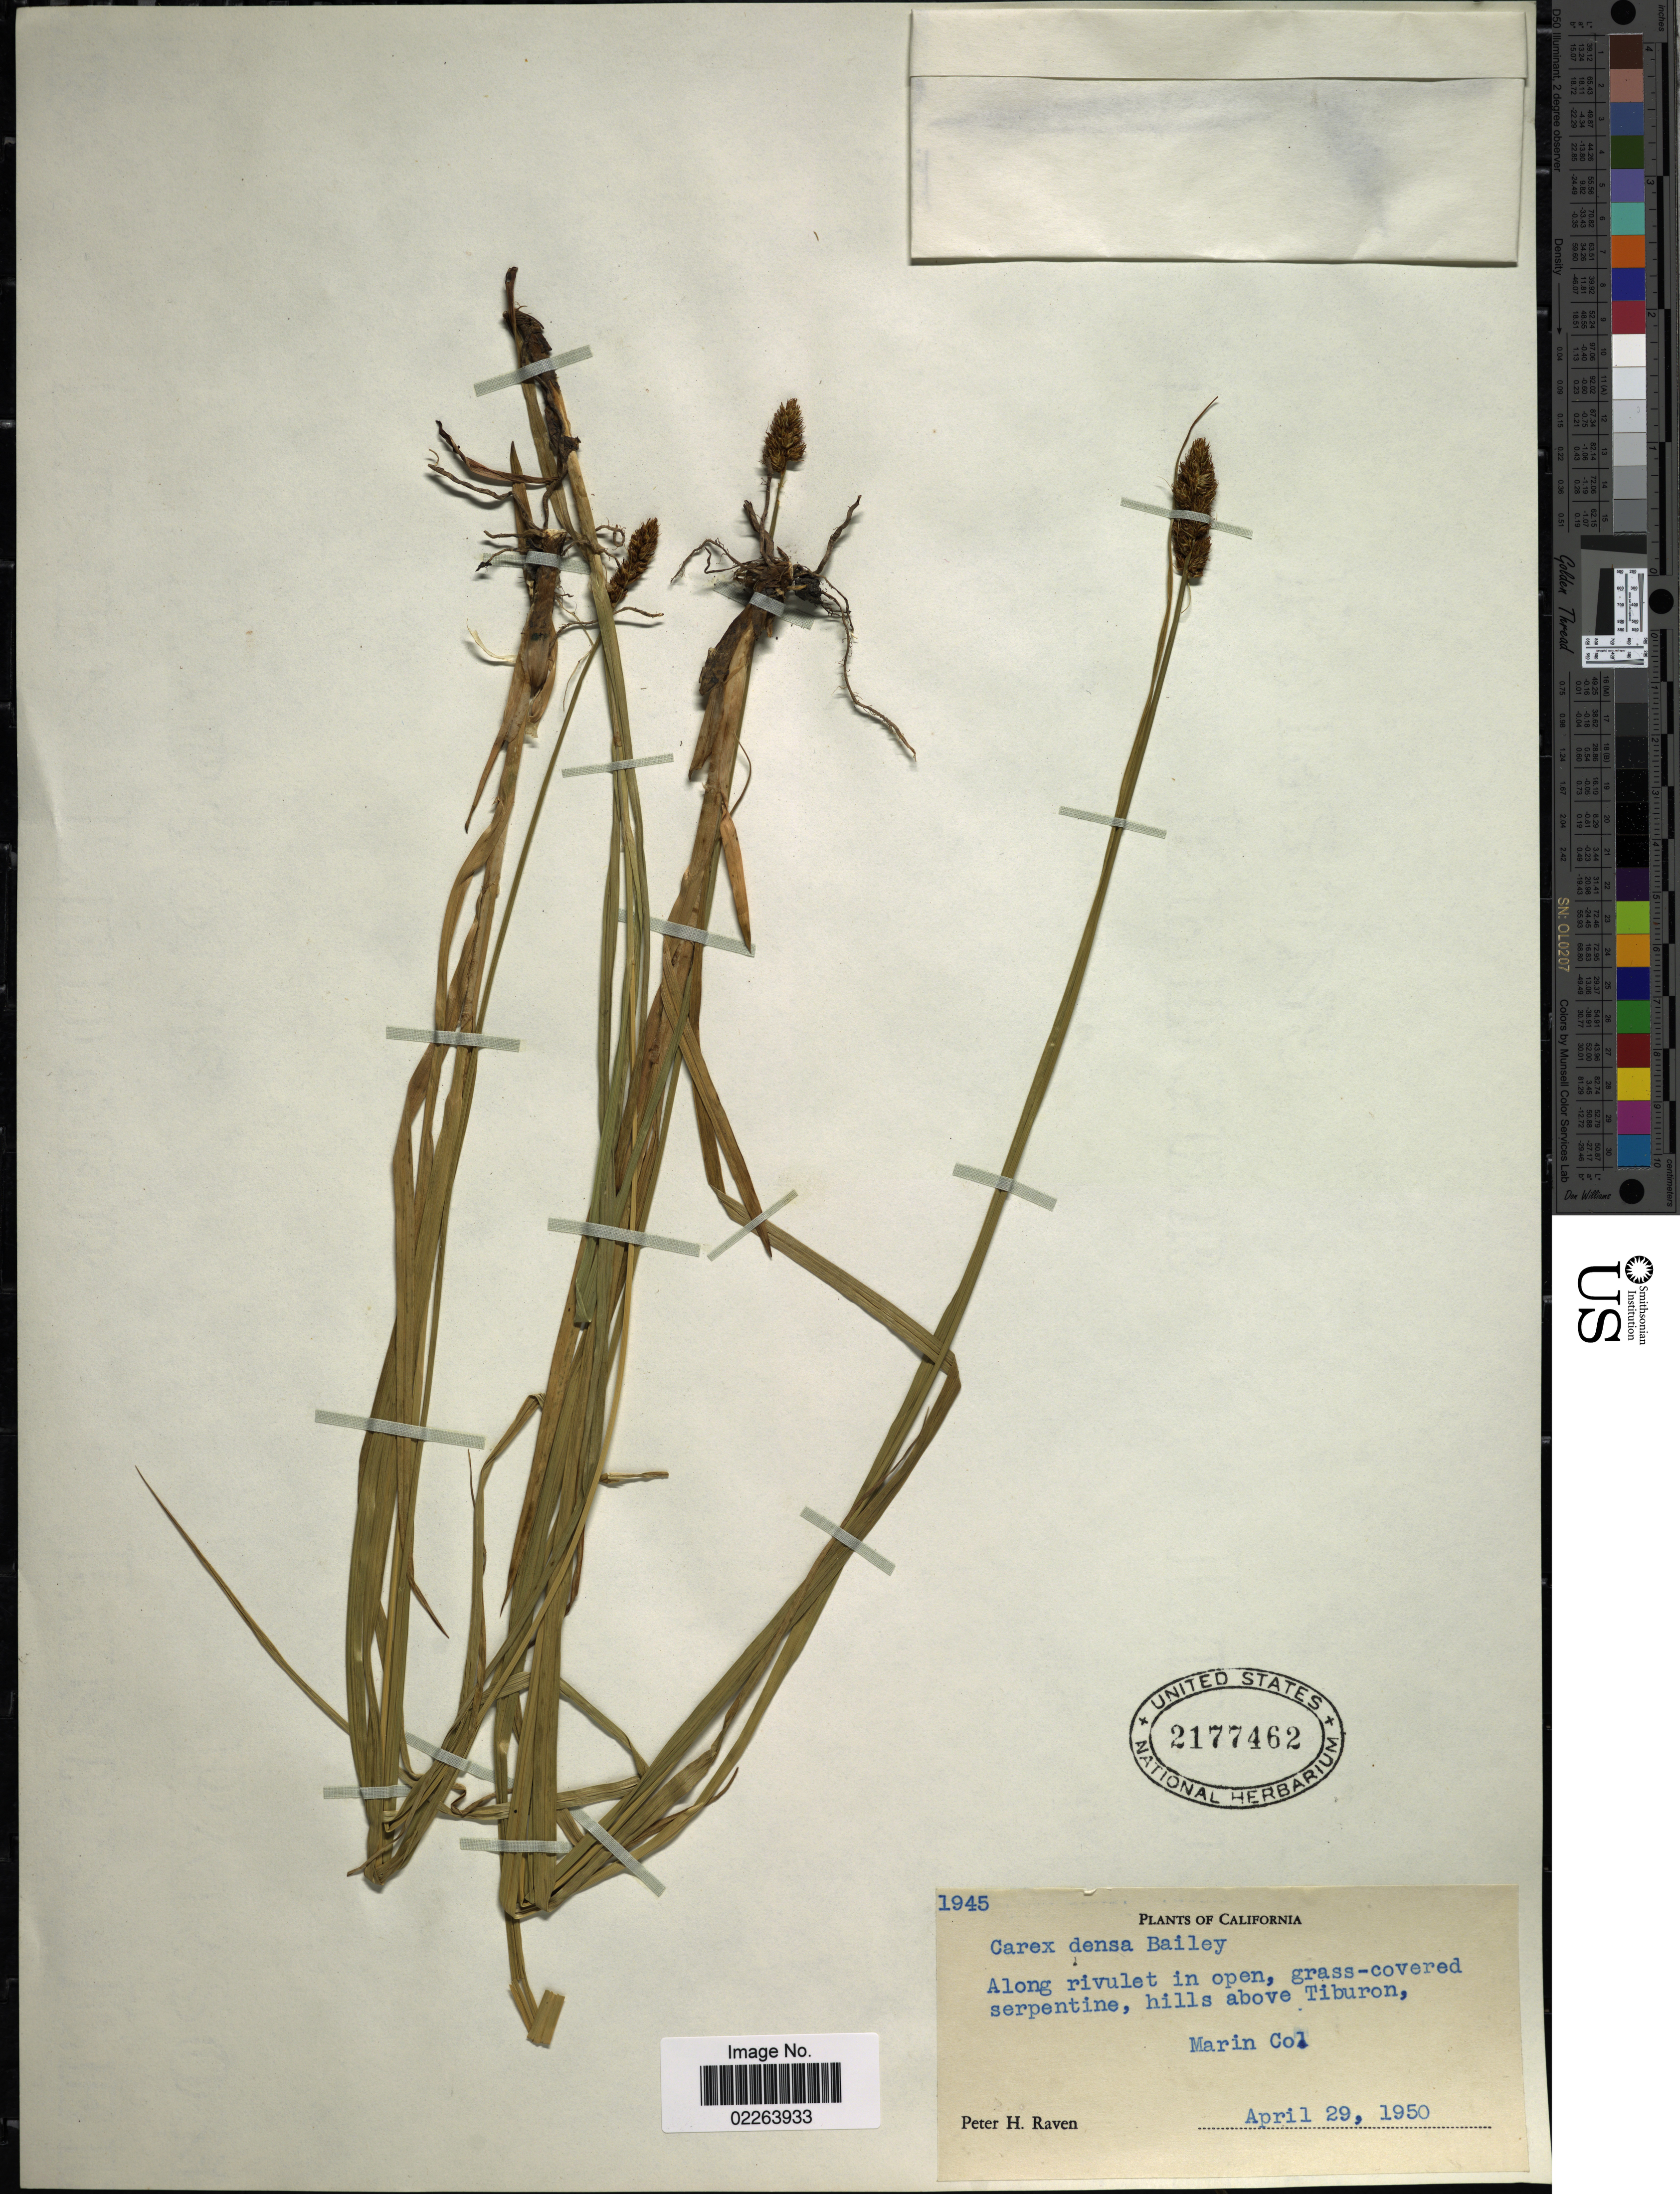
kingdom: Plantae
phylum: Tracheophyta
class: Liliopsida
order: Poales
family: Cyperaceae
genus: Carex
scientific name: Carex densa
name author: (L.H. Bailey) L.H. Bailey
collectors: P. Raven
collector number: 1945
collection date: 1950-04-29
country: United States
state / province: California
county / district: Marin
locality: Along rivulet in open, grass-covered serpentine, hills above Tiburon, Marin Co.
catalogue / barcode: US 2177462